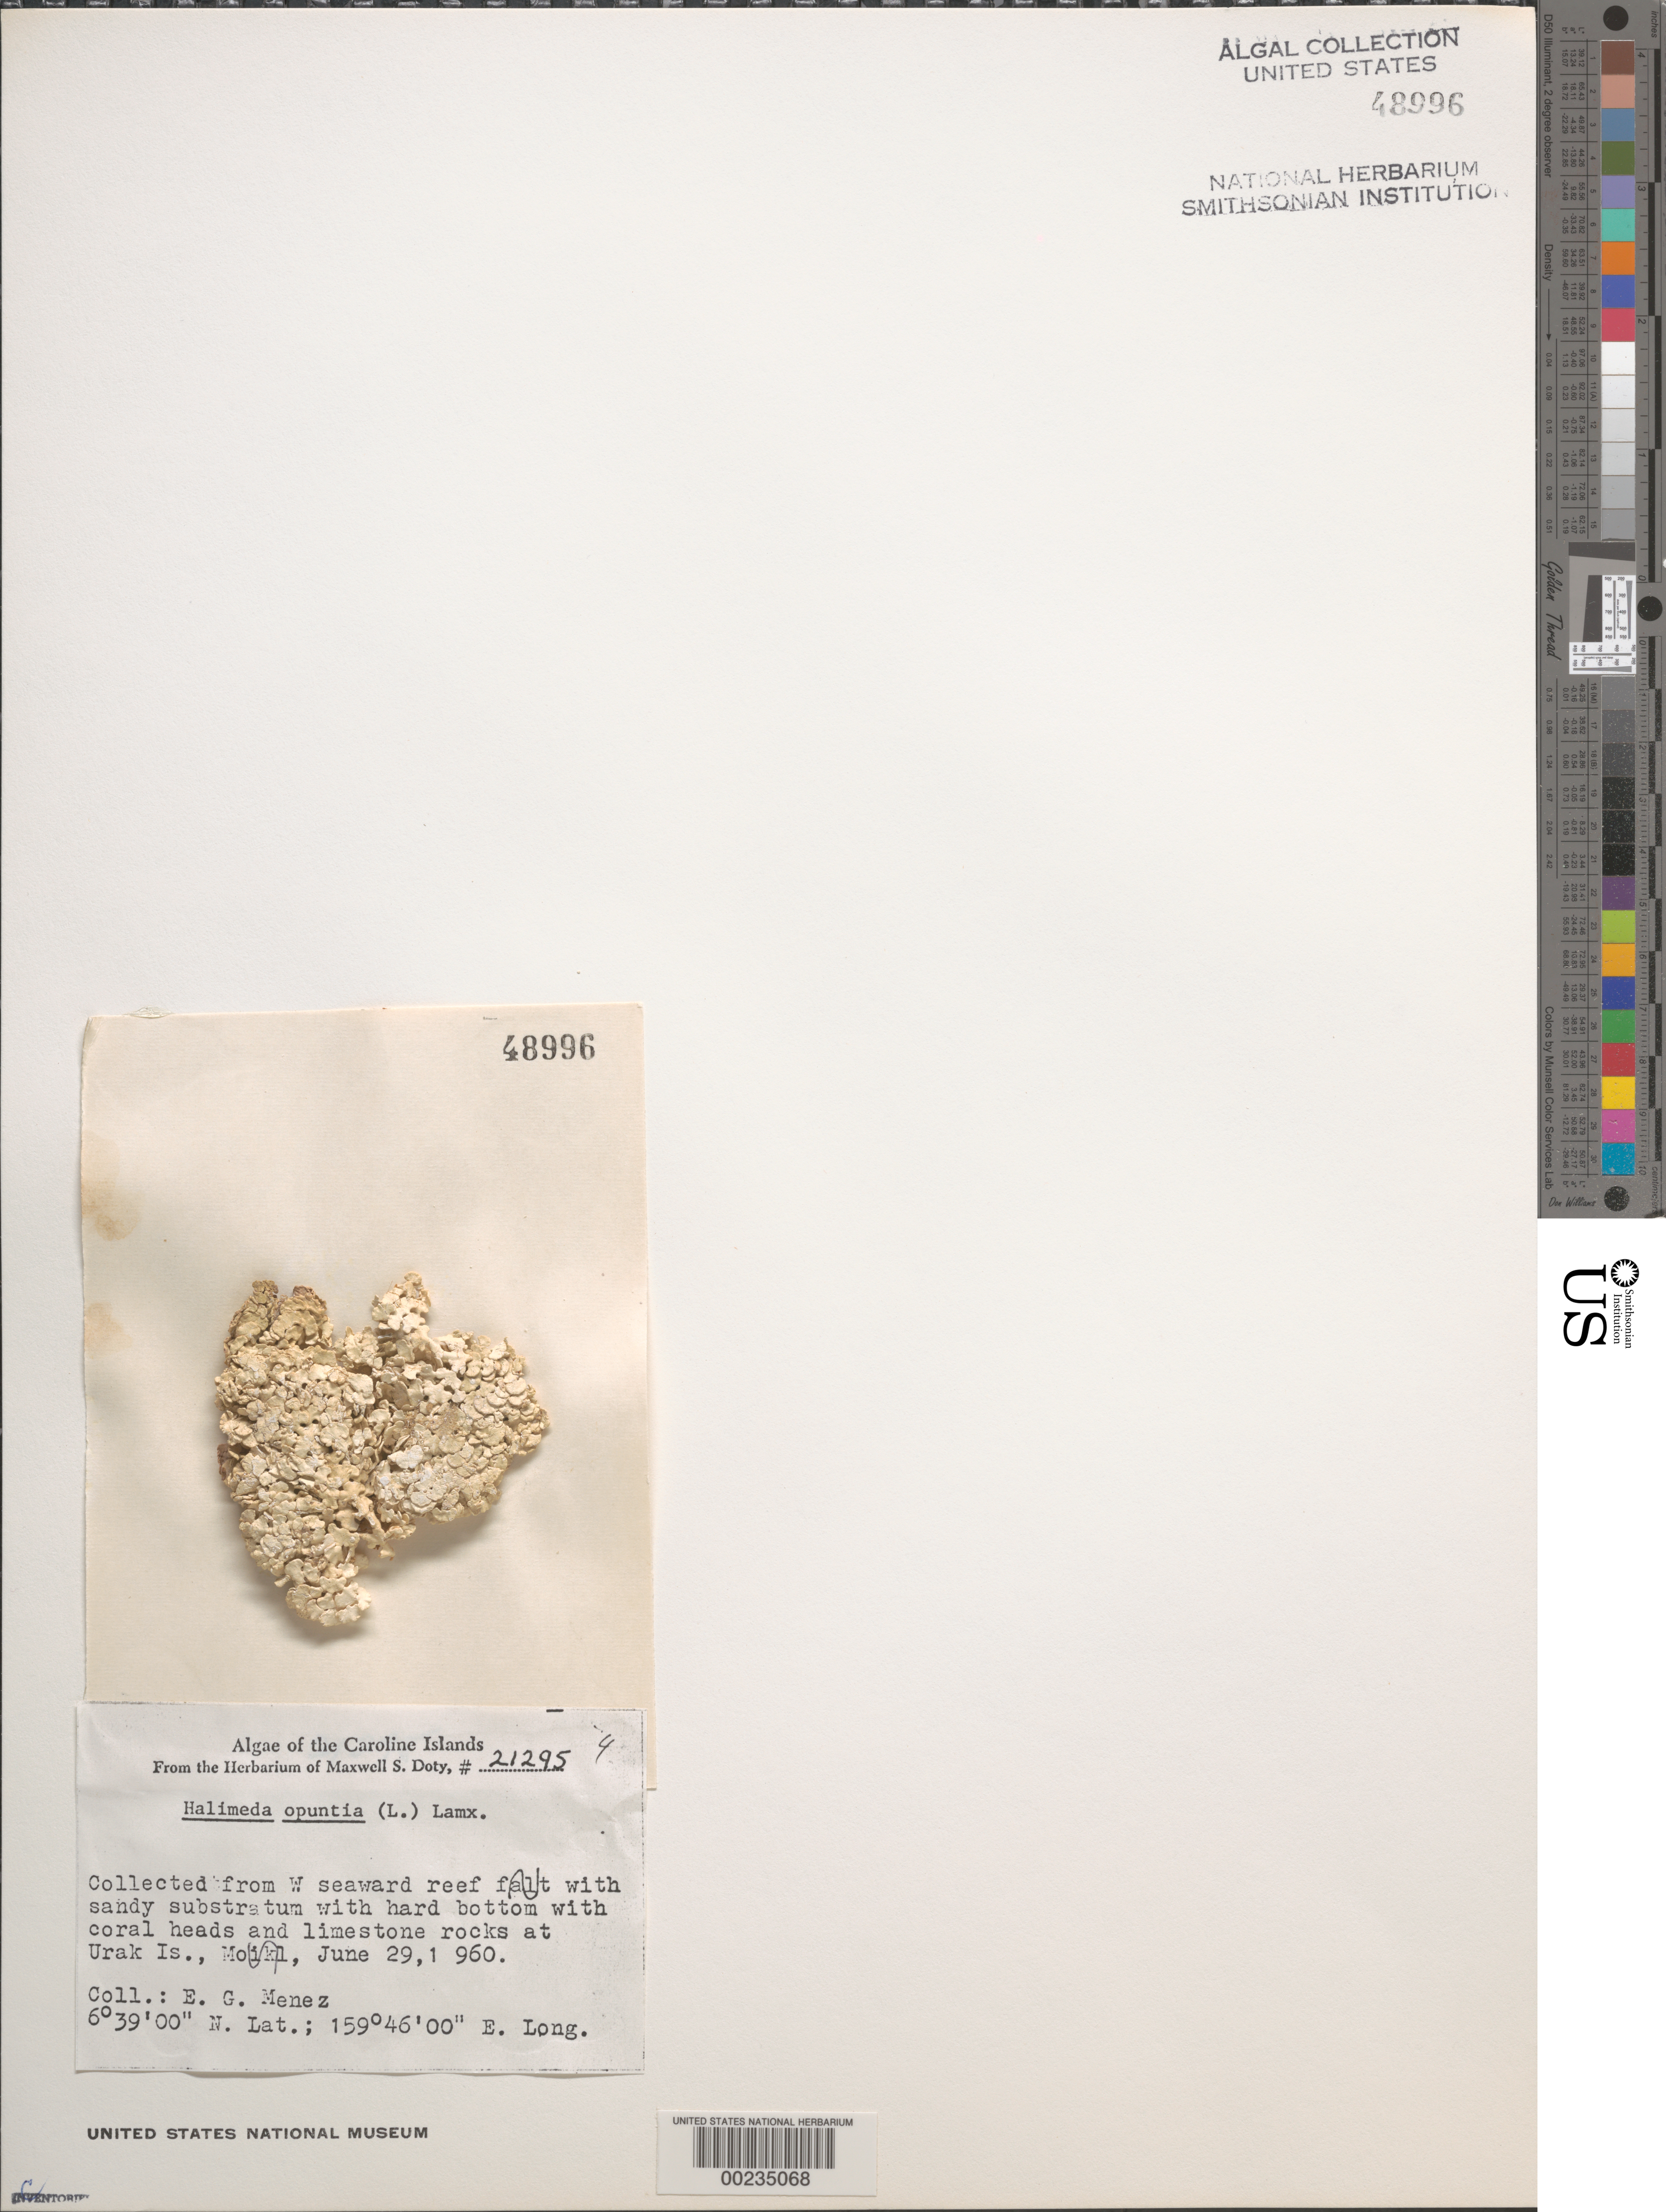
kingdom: Plantae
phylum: Chlorophyta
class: Ulvophyceae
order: Bryopsidales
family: Halimedaceae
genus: Halimeda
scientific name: Halimeda opuntia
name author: (L.) J.V.Lamouroux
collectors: Meñez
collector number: MSD 21295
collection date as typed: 29 Jun 1960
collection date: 1960-06-29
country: Micronesia, Federated States of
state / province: Pohnpei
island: Mwokil (Mokil) Atoll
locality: Urak Islet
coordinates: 6 39' 00" N, 159 46' 00" E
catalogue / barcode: US 48996